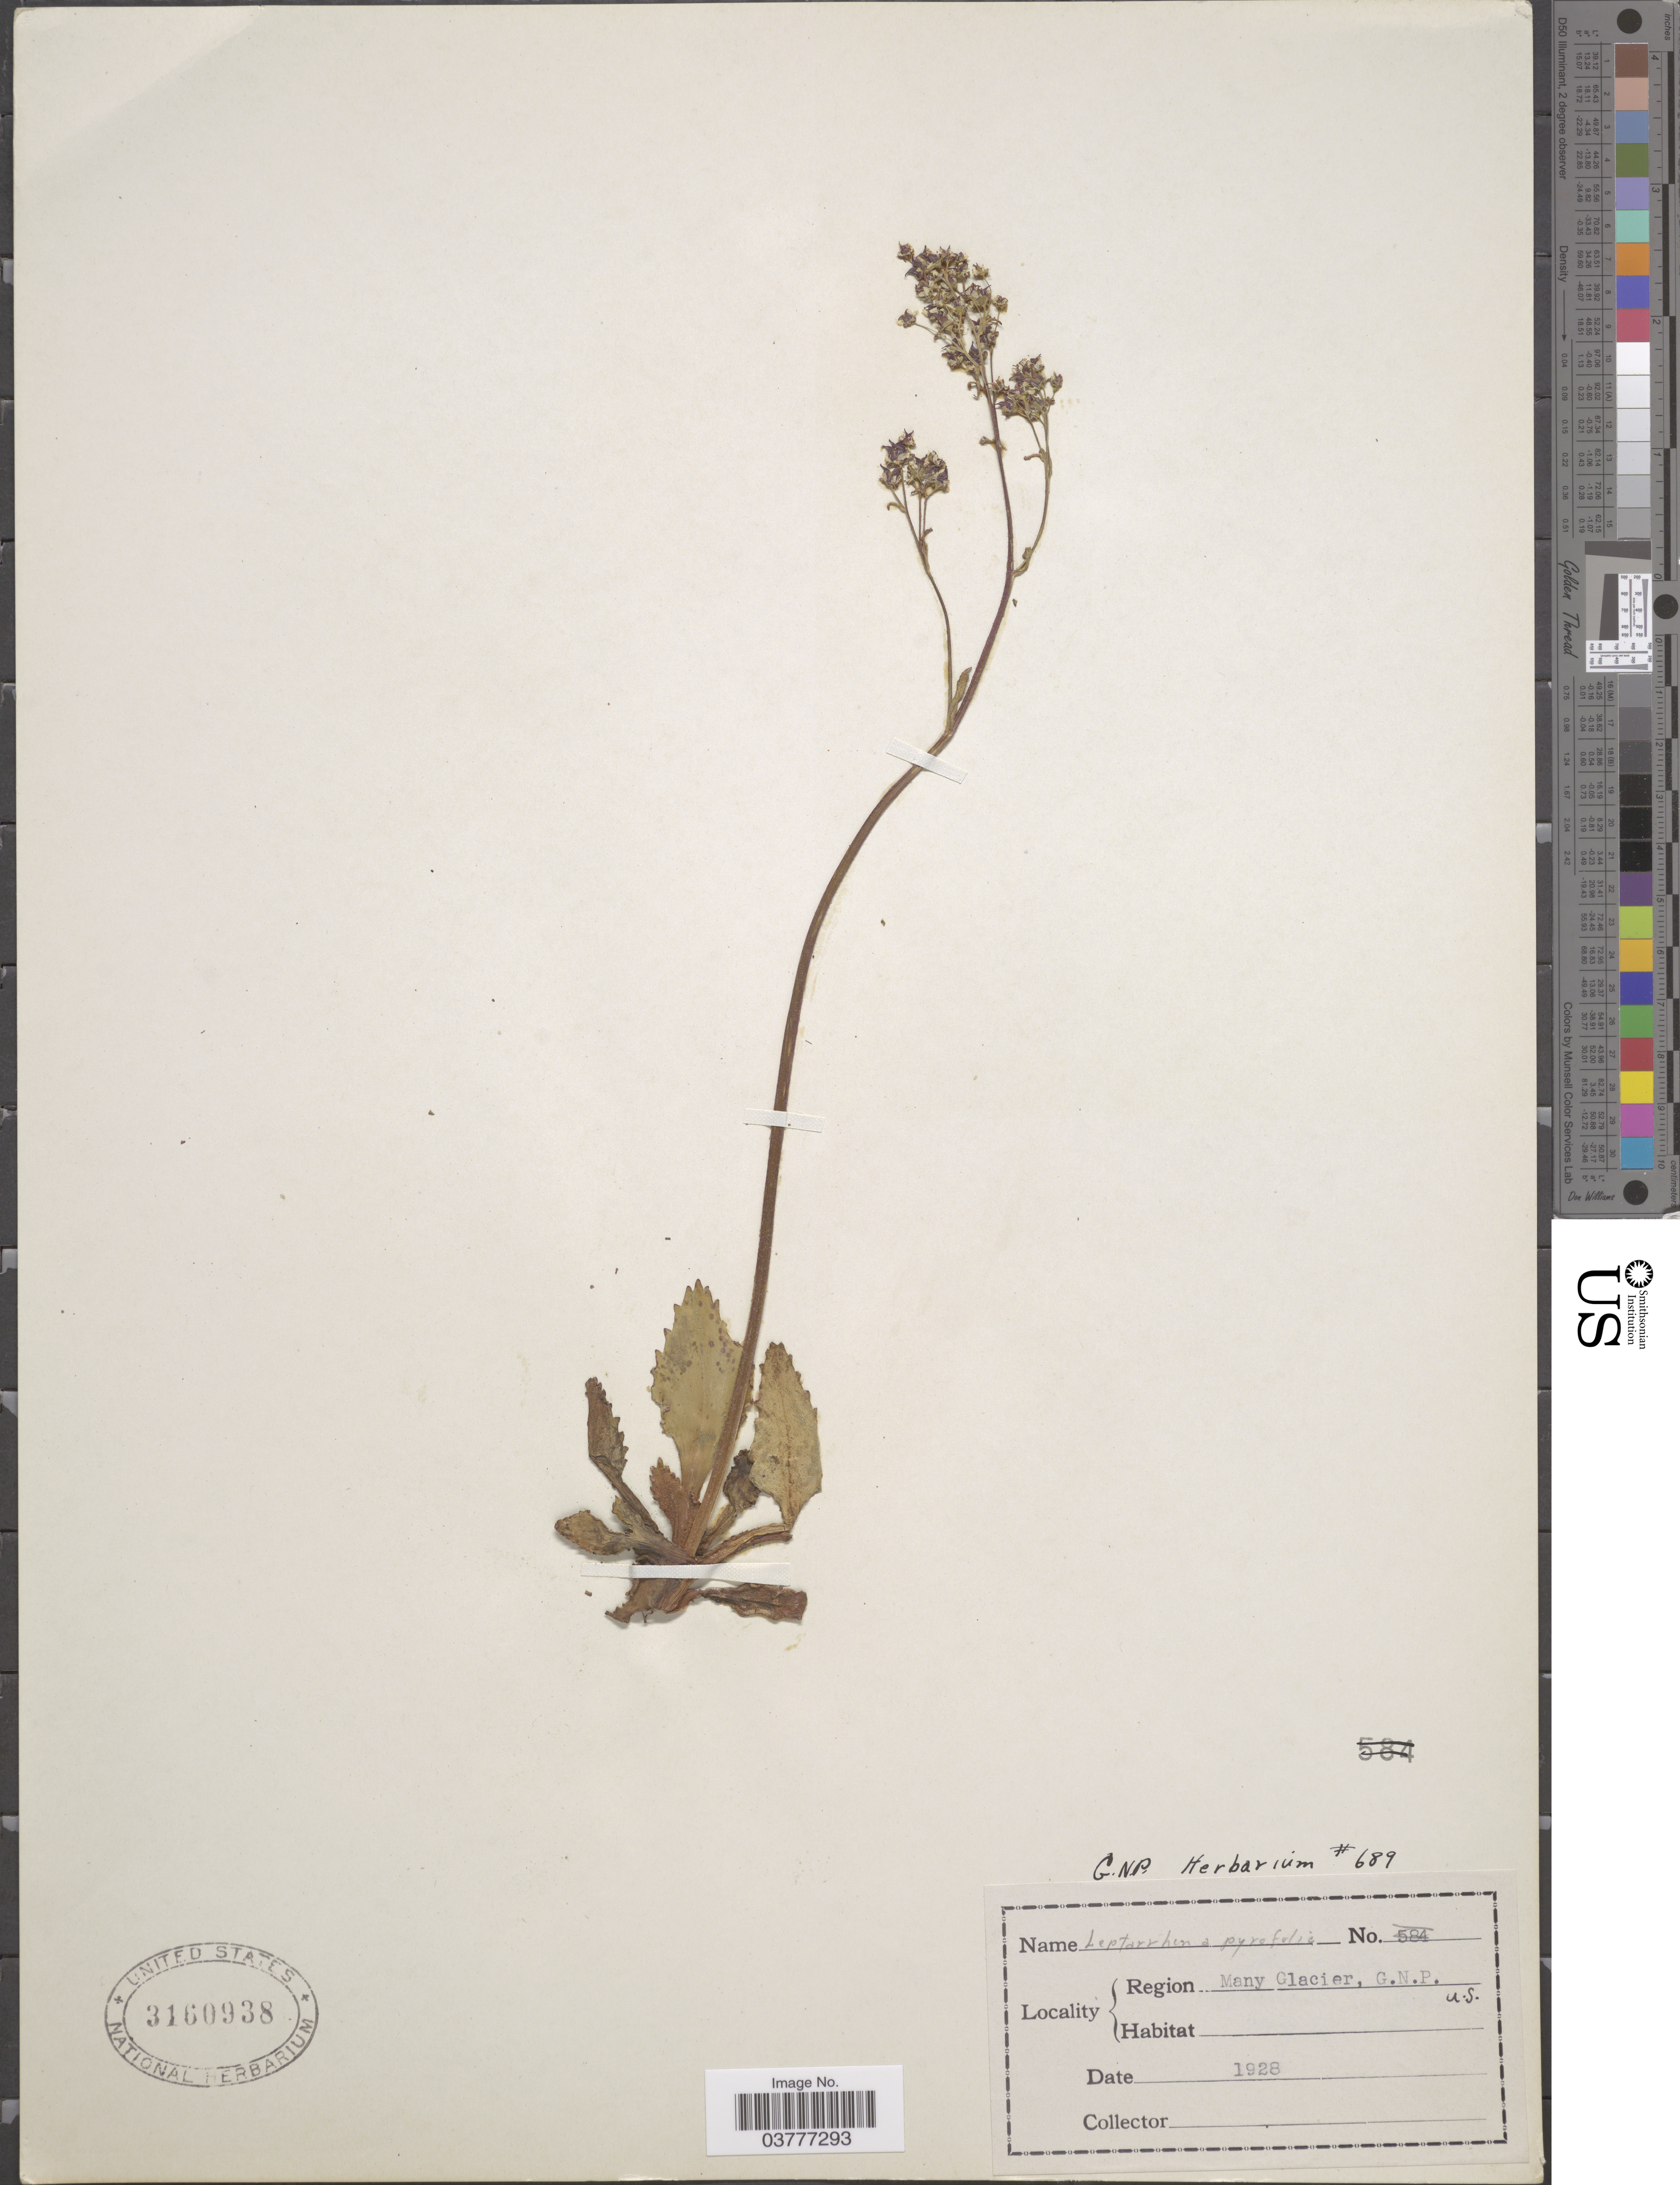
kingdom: Plantae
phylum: Tracheophyta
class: Magnoliopsida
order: Saxifragales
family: Saxifragaceae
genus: Leptarrhena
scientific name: Leptarrhena pyrolifolia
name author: (D. Don) Ser.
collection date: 1928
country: United States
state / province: Montana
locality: Region many Glacier, G.N.P.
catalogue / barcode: US 3160938